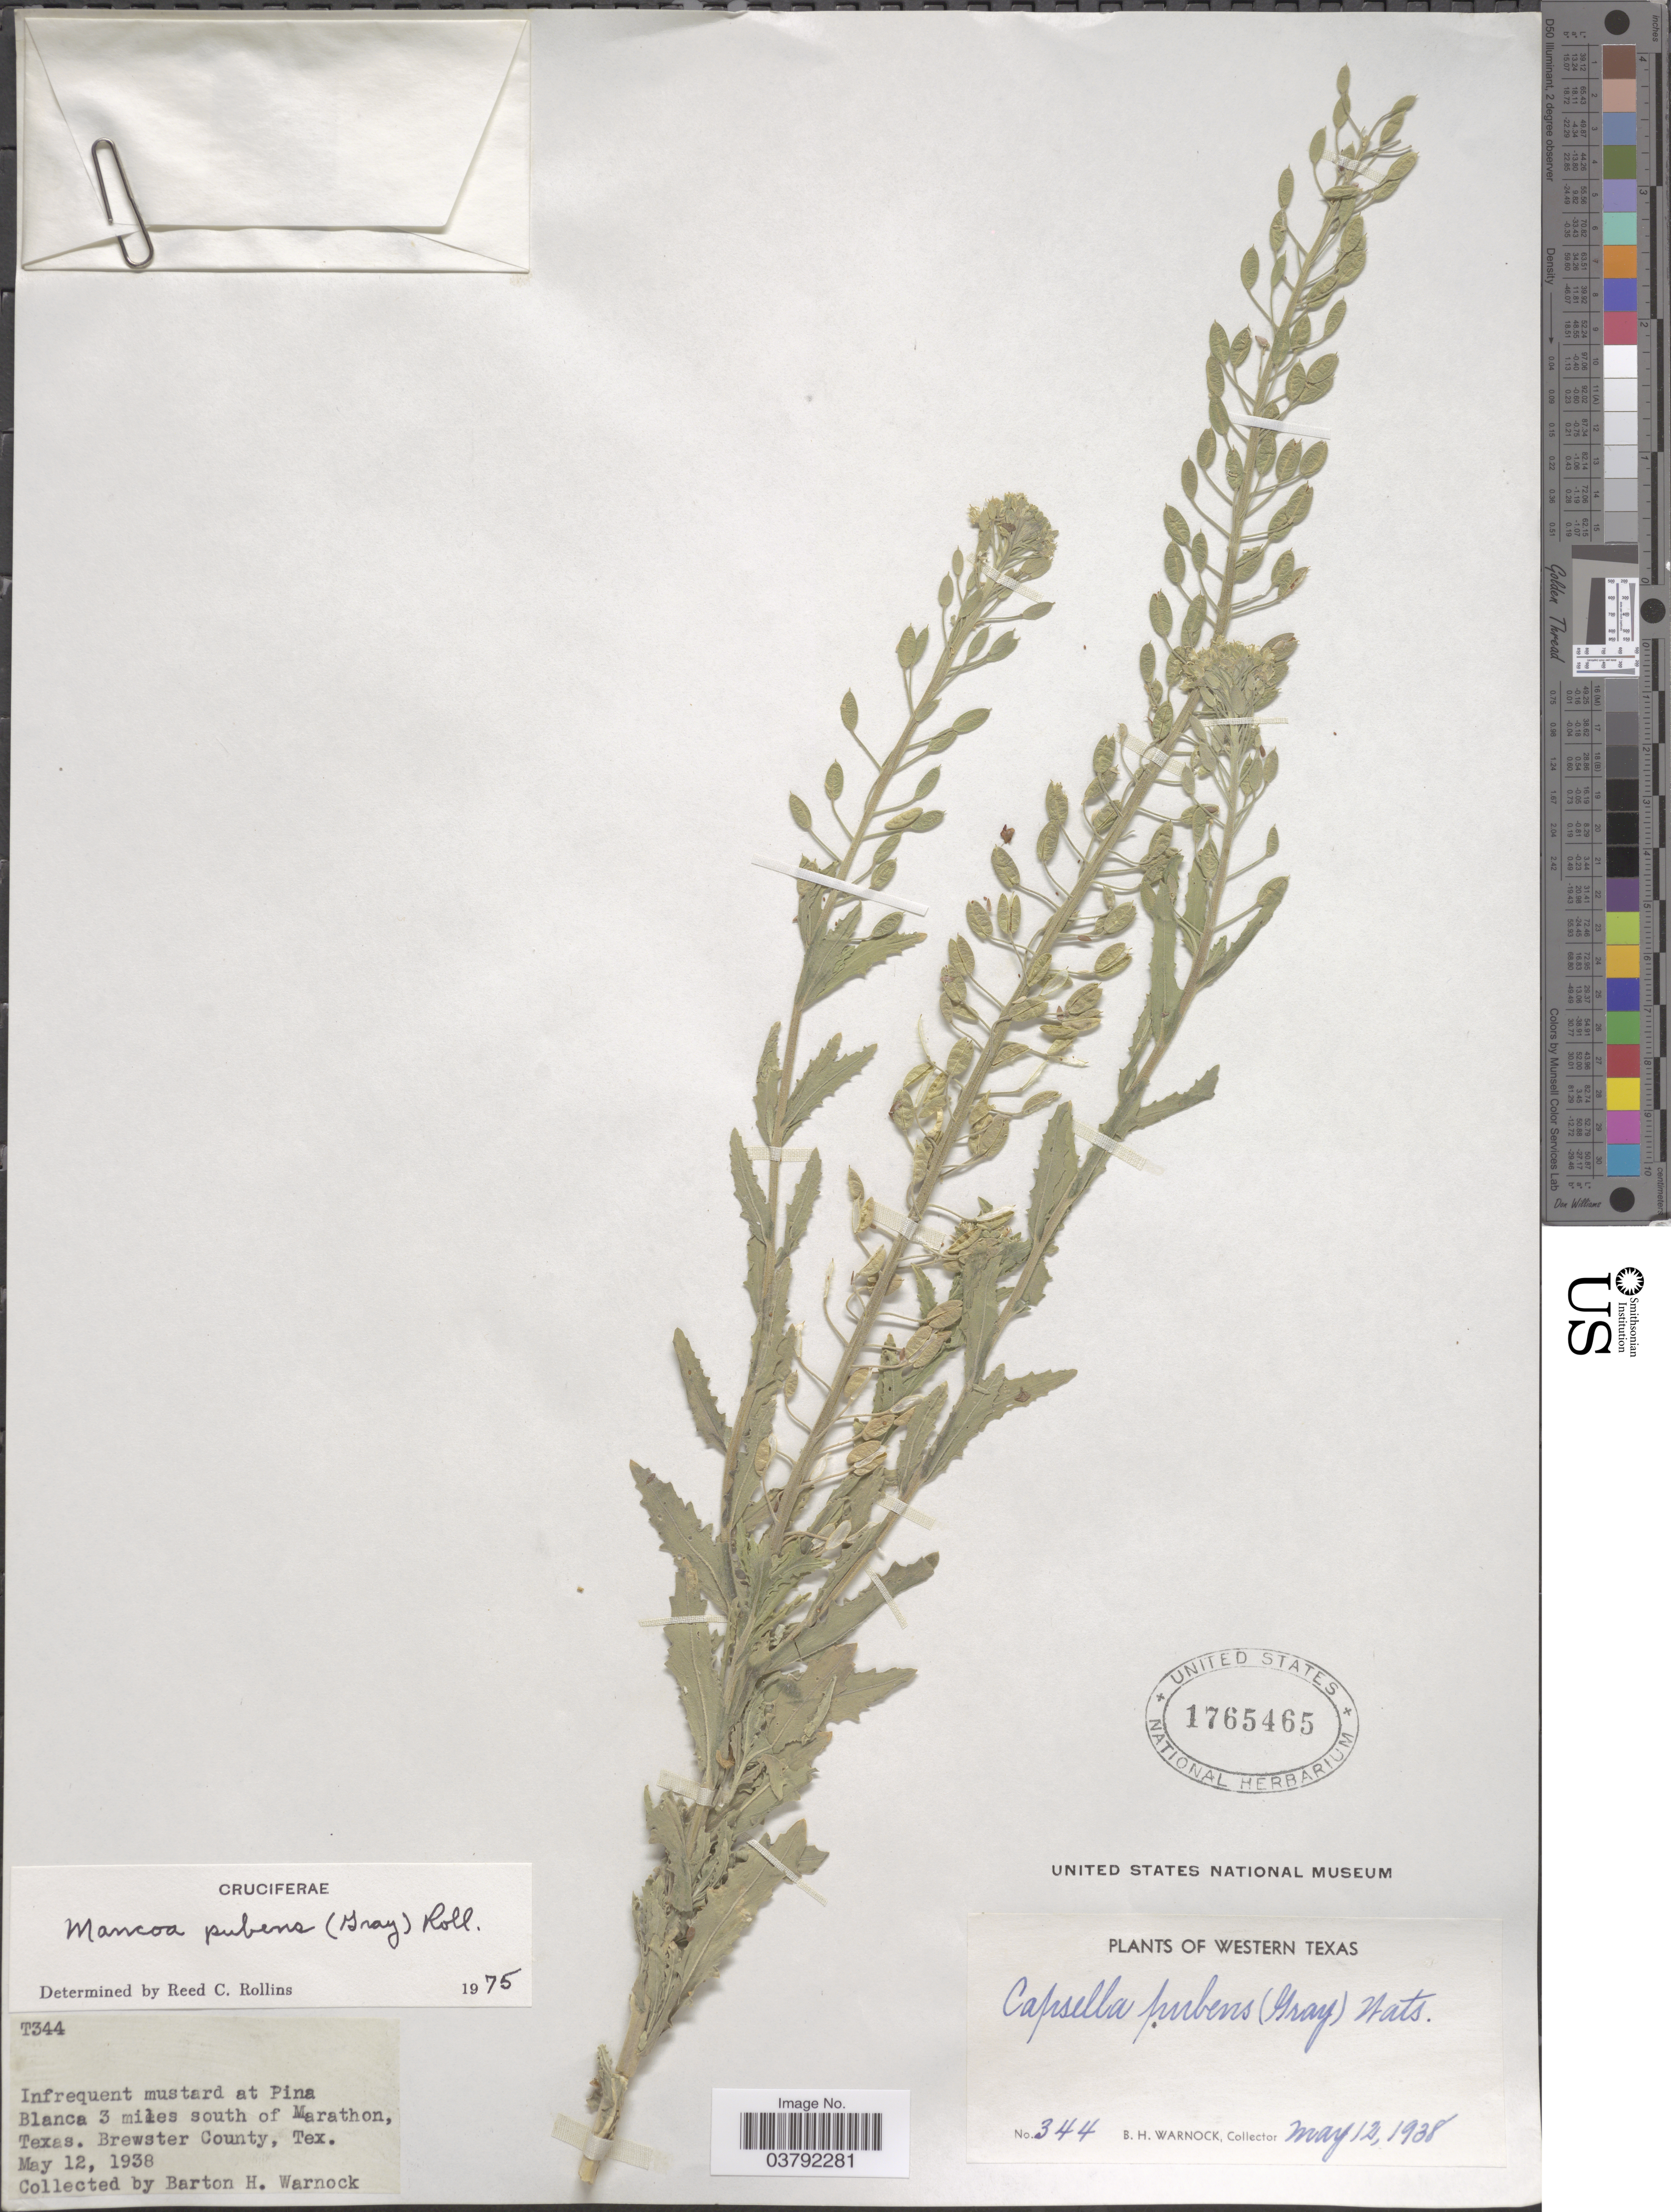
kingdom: Plantae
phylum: Tracheophyta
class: Magnoliopsida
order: Brassicales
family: Brassicaceae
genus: Mancoa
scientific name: Mancoa pubens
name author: (A. Gray) Rollins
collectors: B. H. Warnock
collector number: T344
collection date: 1938-05-12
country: United States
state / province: Texas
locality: Western Texas. Infrequent mustard at Pina Blanca 3 miles south of Marathon. Brewster County.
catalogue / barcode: US 1765465